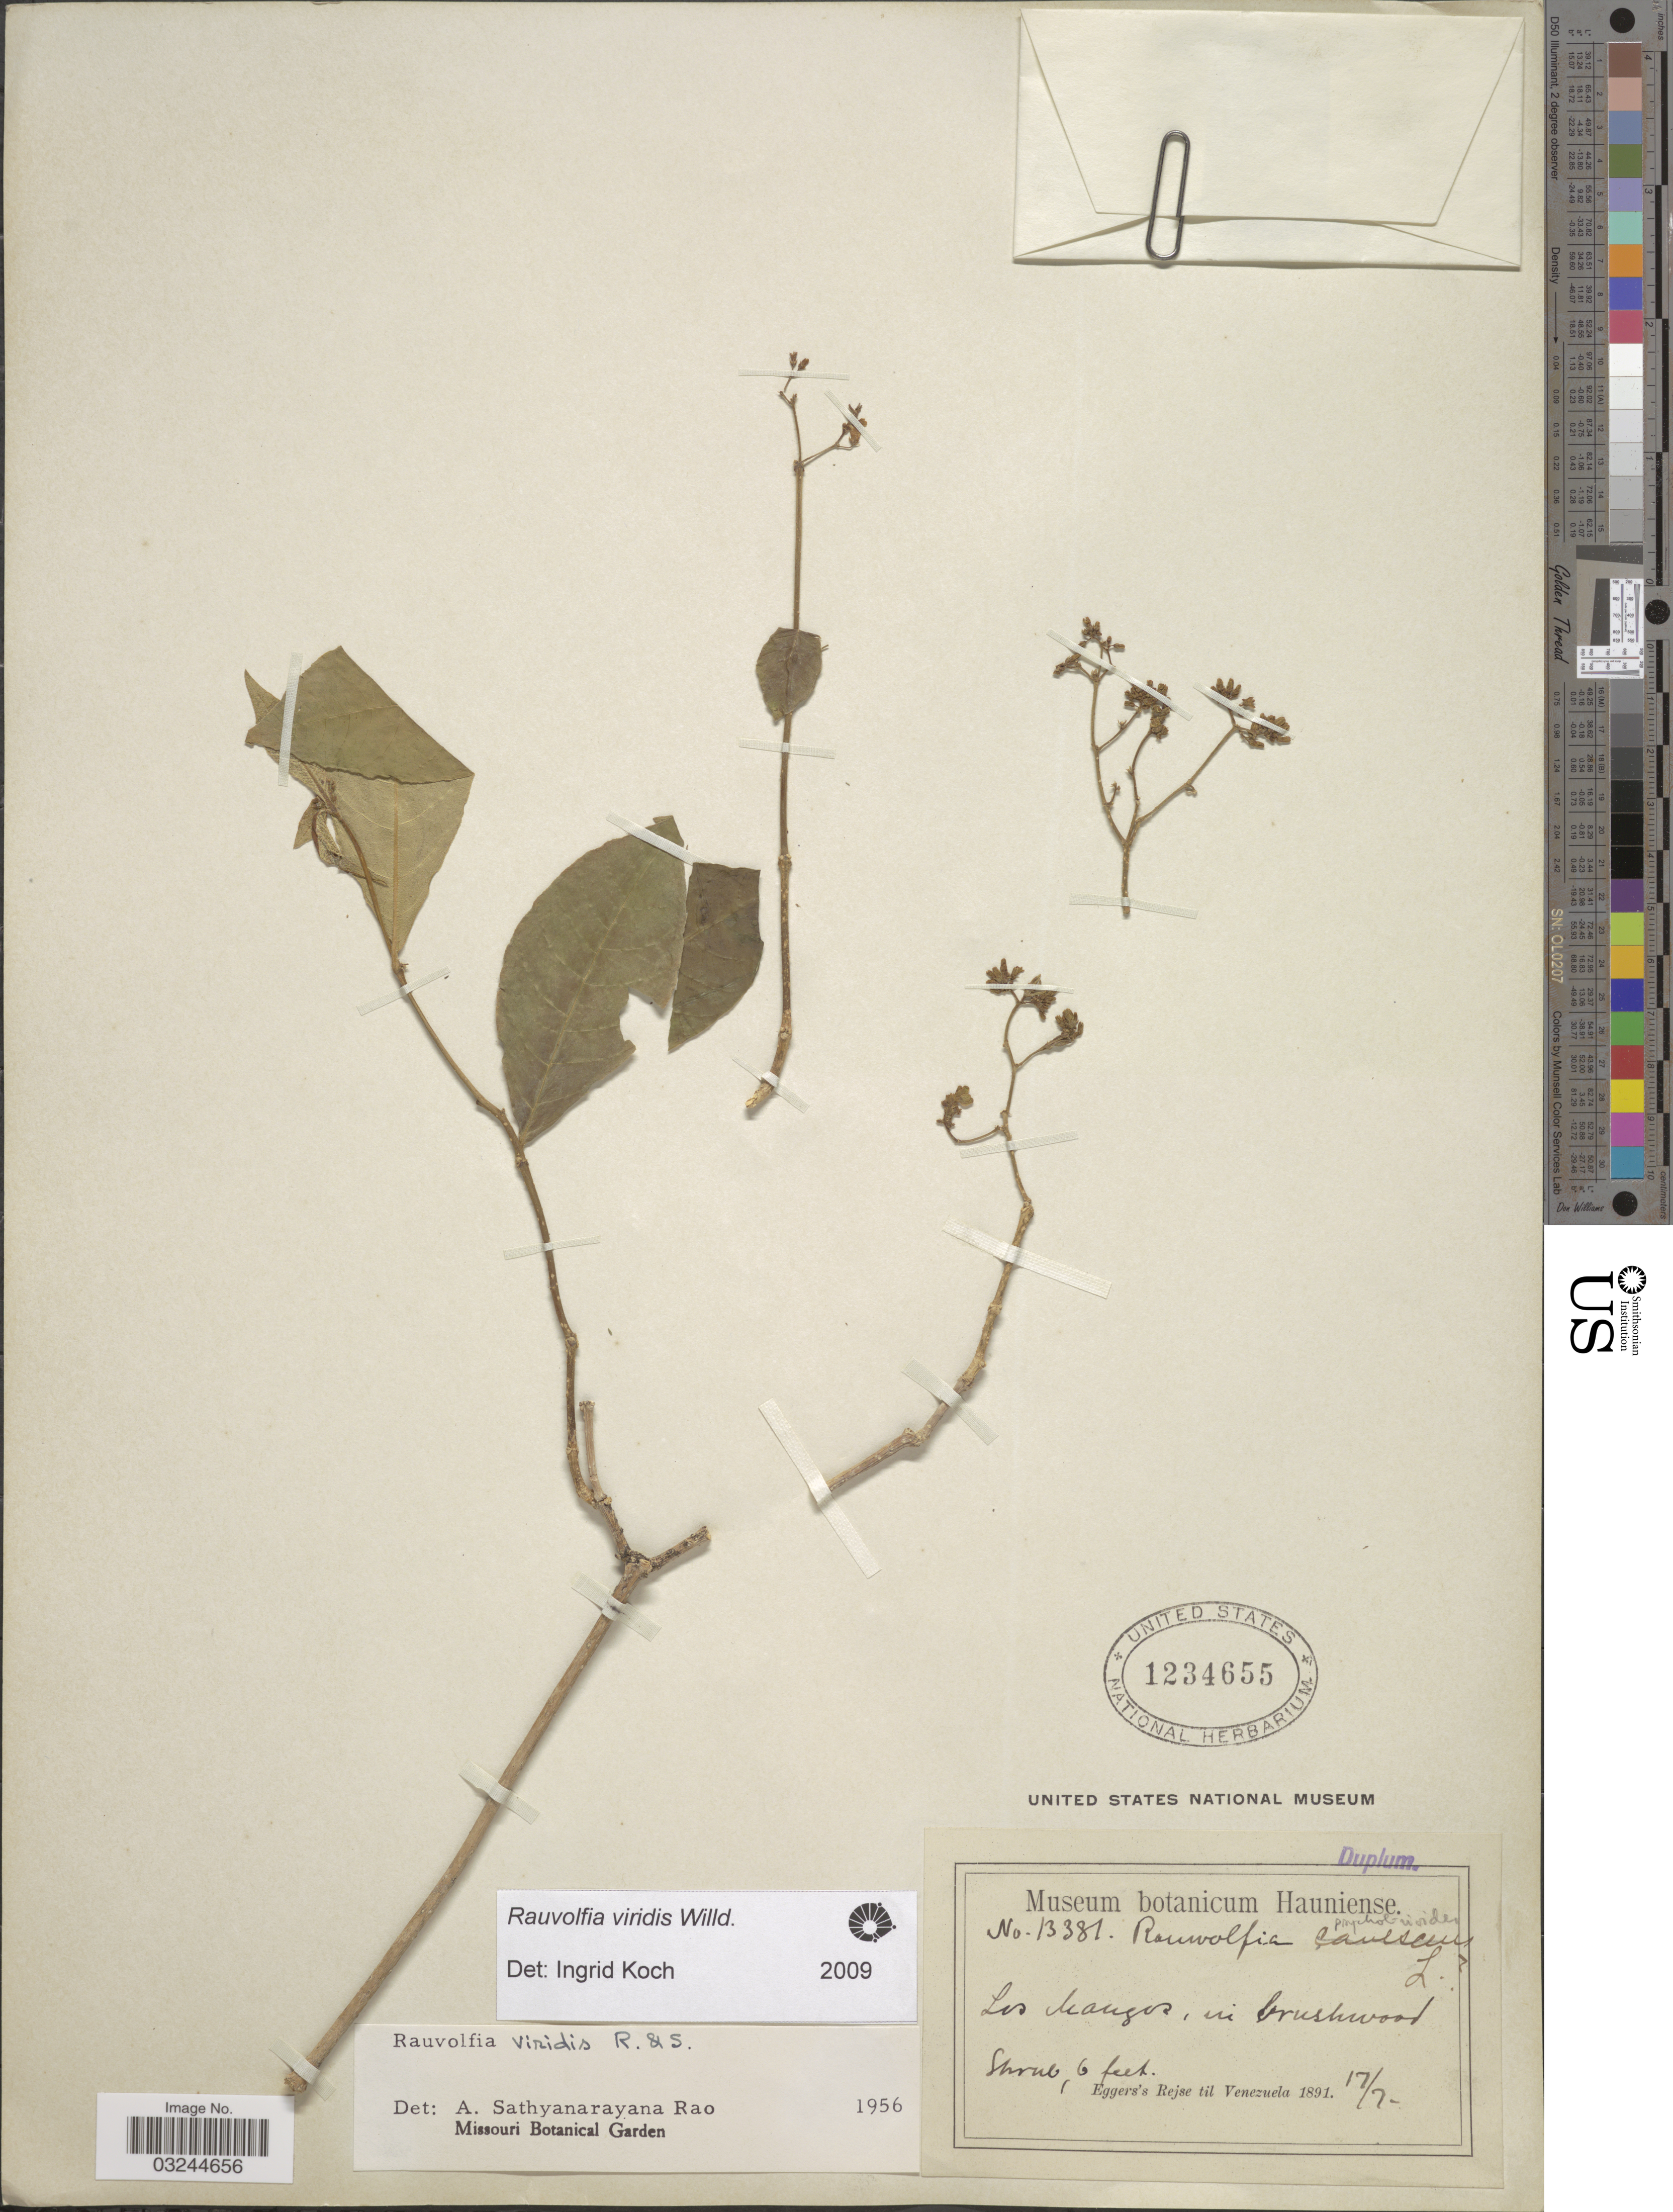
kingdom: Plantae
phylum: Tracheophyta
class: Magnoliopsida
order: Gentianales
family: Apocynaceae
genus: Rauvolfia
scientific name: Rauvolfia viridis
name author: Willd. ex Roem. & Schult.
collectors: Egger, --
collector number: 13381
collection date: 1891-07-17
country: Venezuela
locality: Los Mangos.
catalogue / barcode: US 1234655